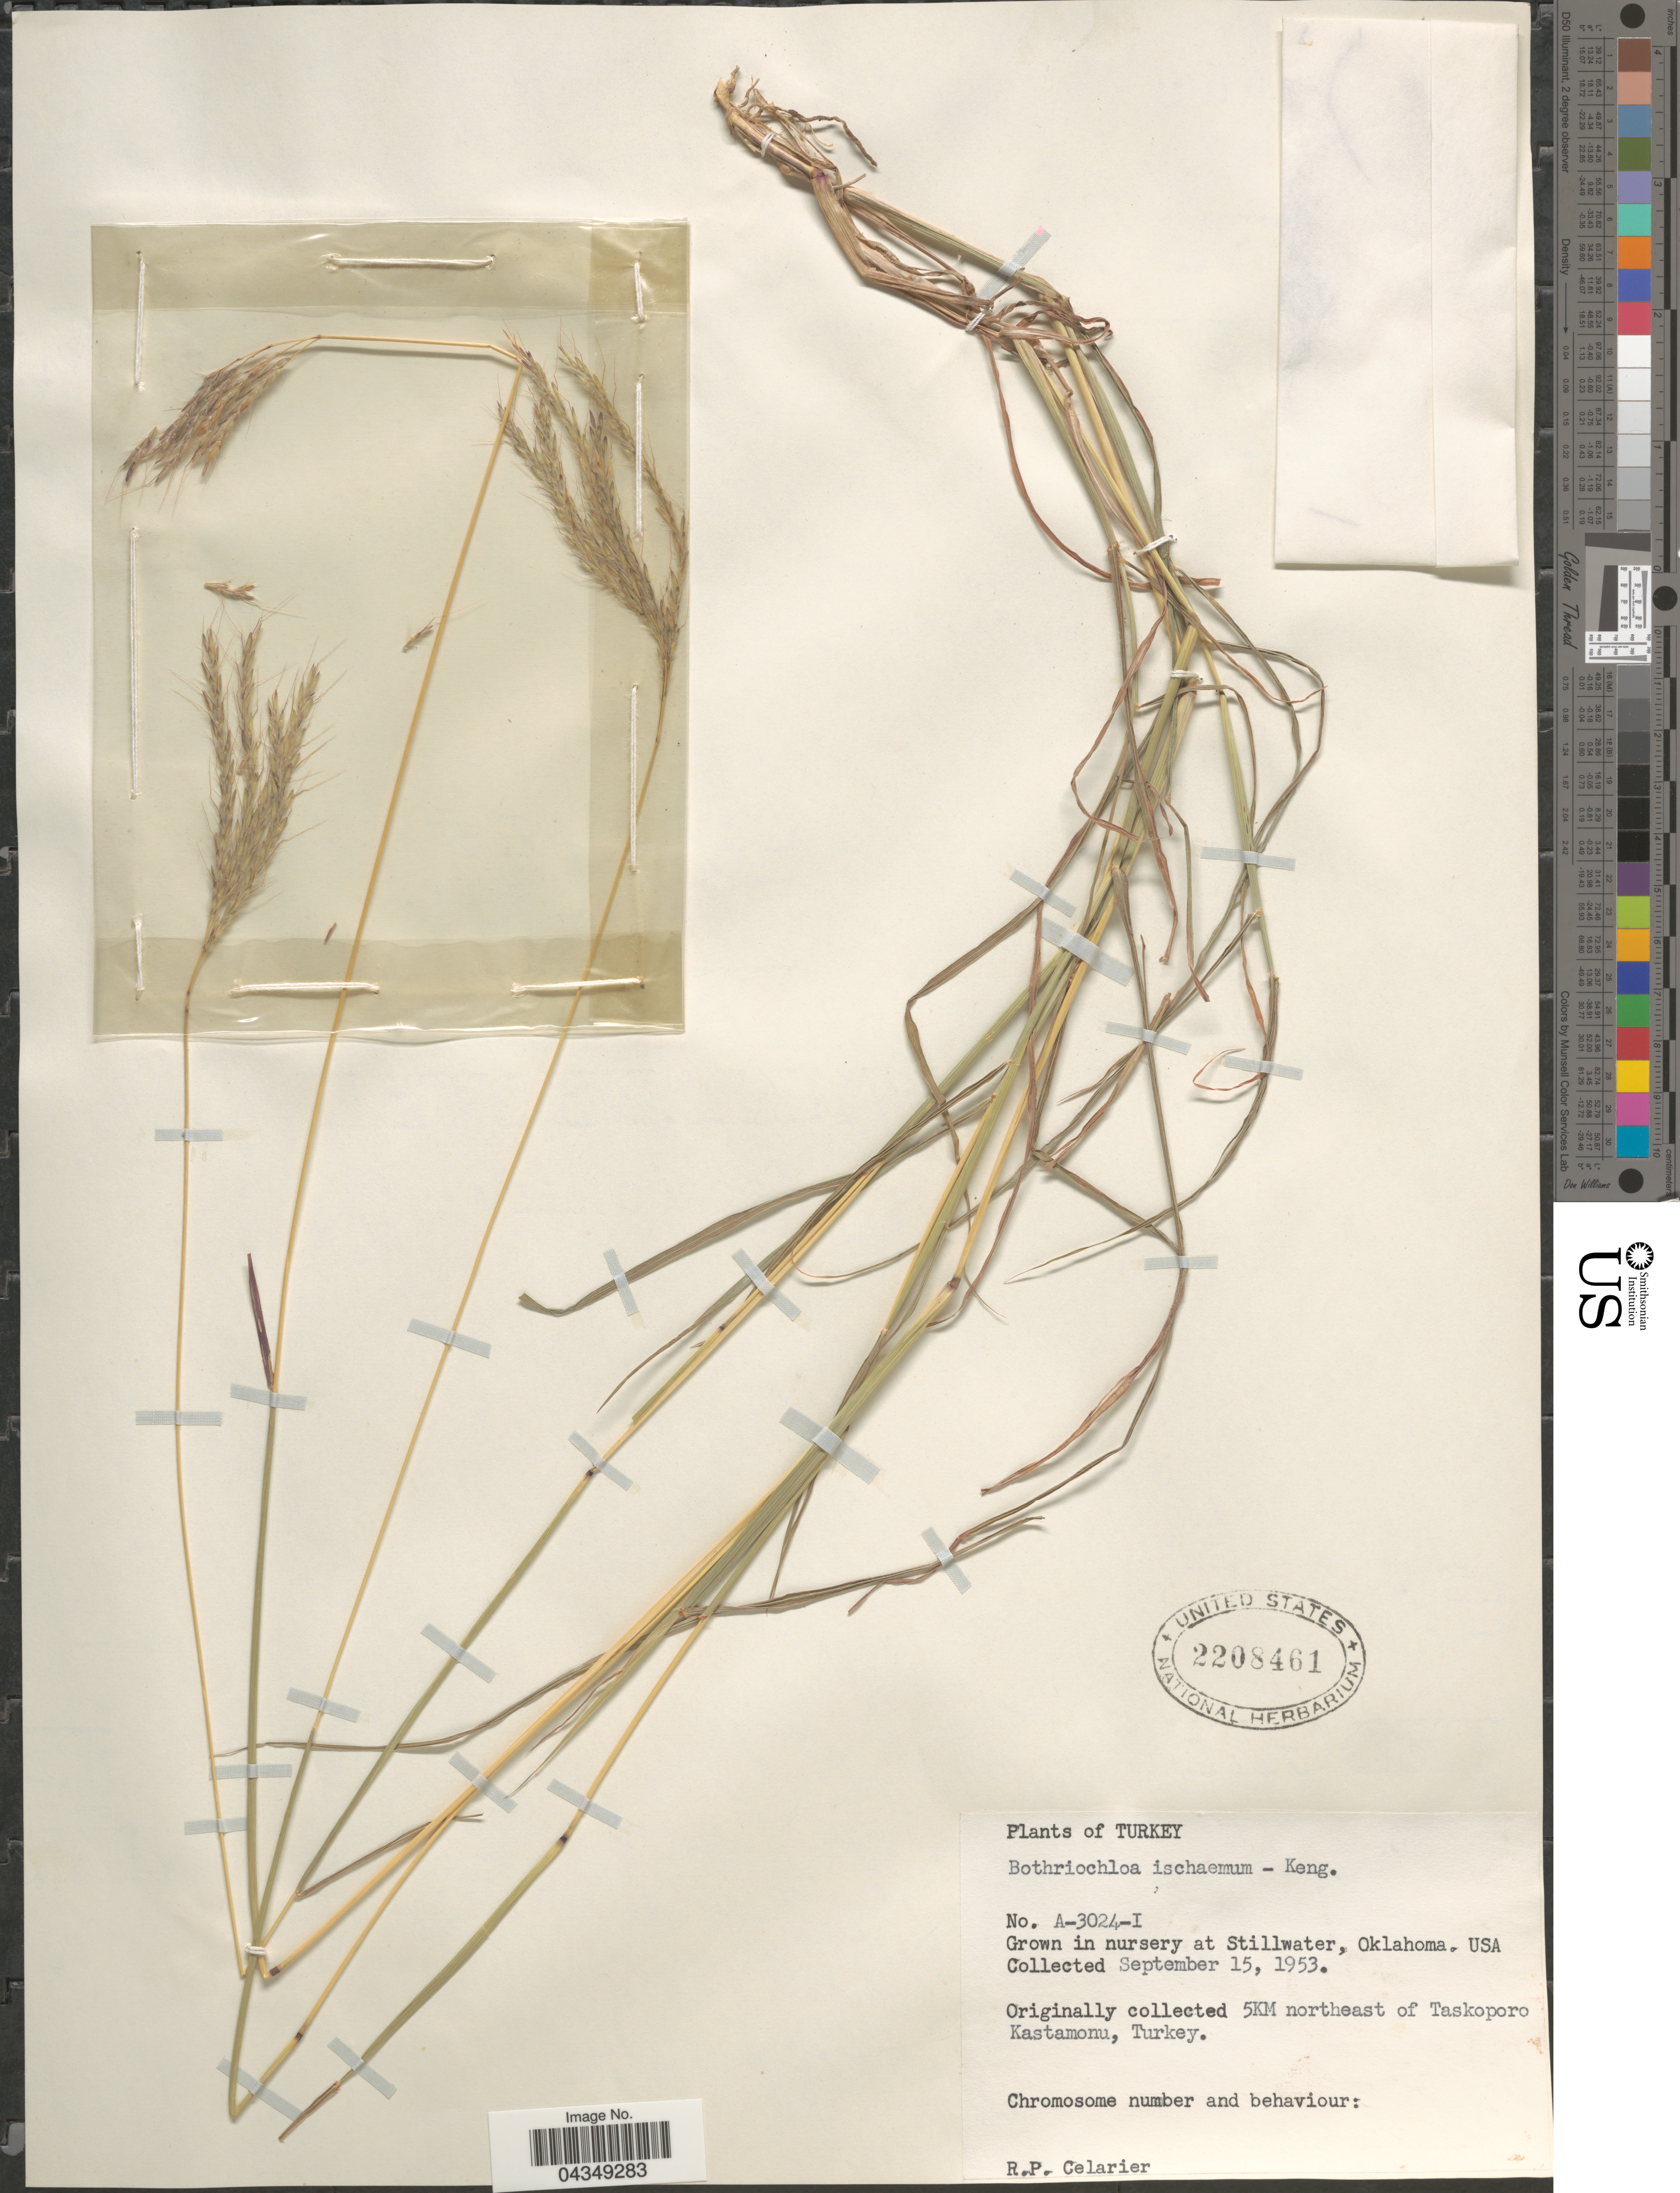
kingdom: Plantae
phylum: Tracheophyta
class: Liliopsida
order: Poales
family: Poaceae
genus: Bothriochloa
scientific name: Bothriochloa ischaemum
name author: (L.) Keng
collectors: R. Celarier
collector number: A-3024-I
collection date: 1953-09-15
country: United States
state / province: Oklahoma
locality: Grown in nursery at Stillwater.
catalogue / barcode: US 2208461